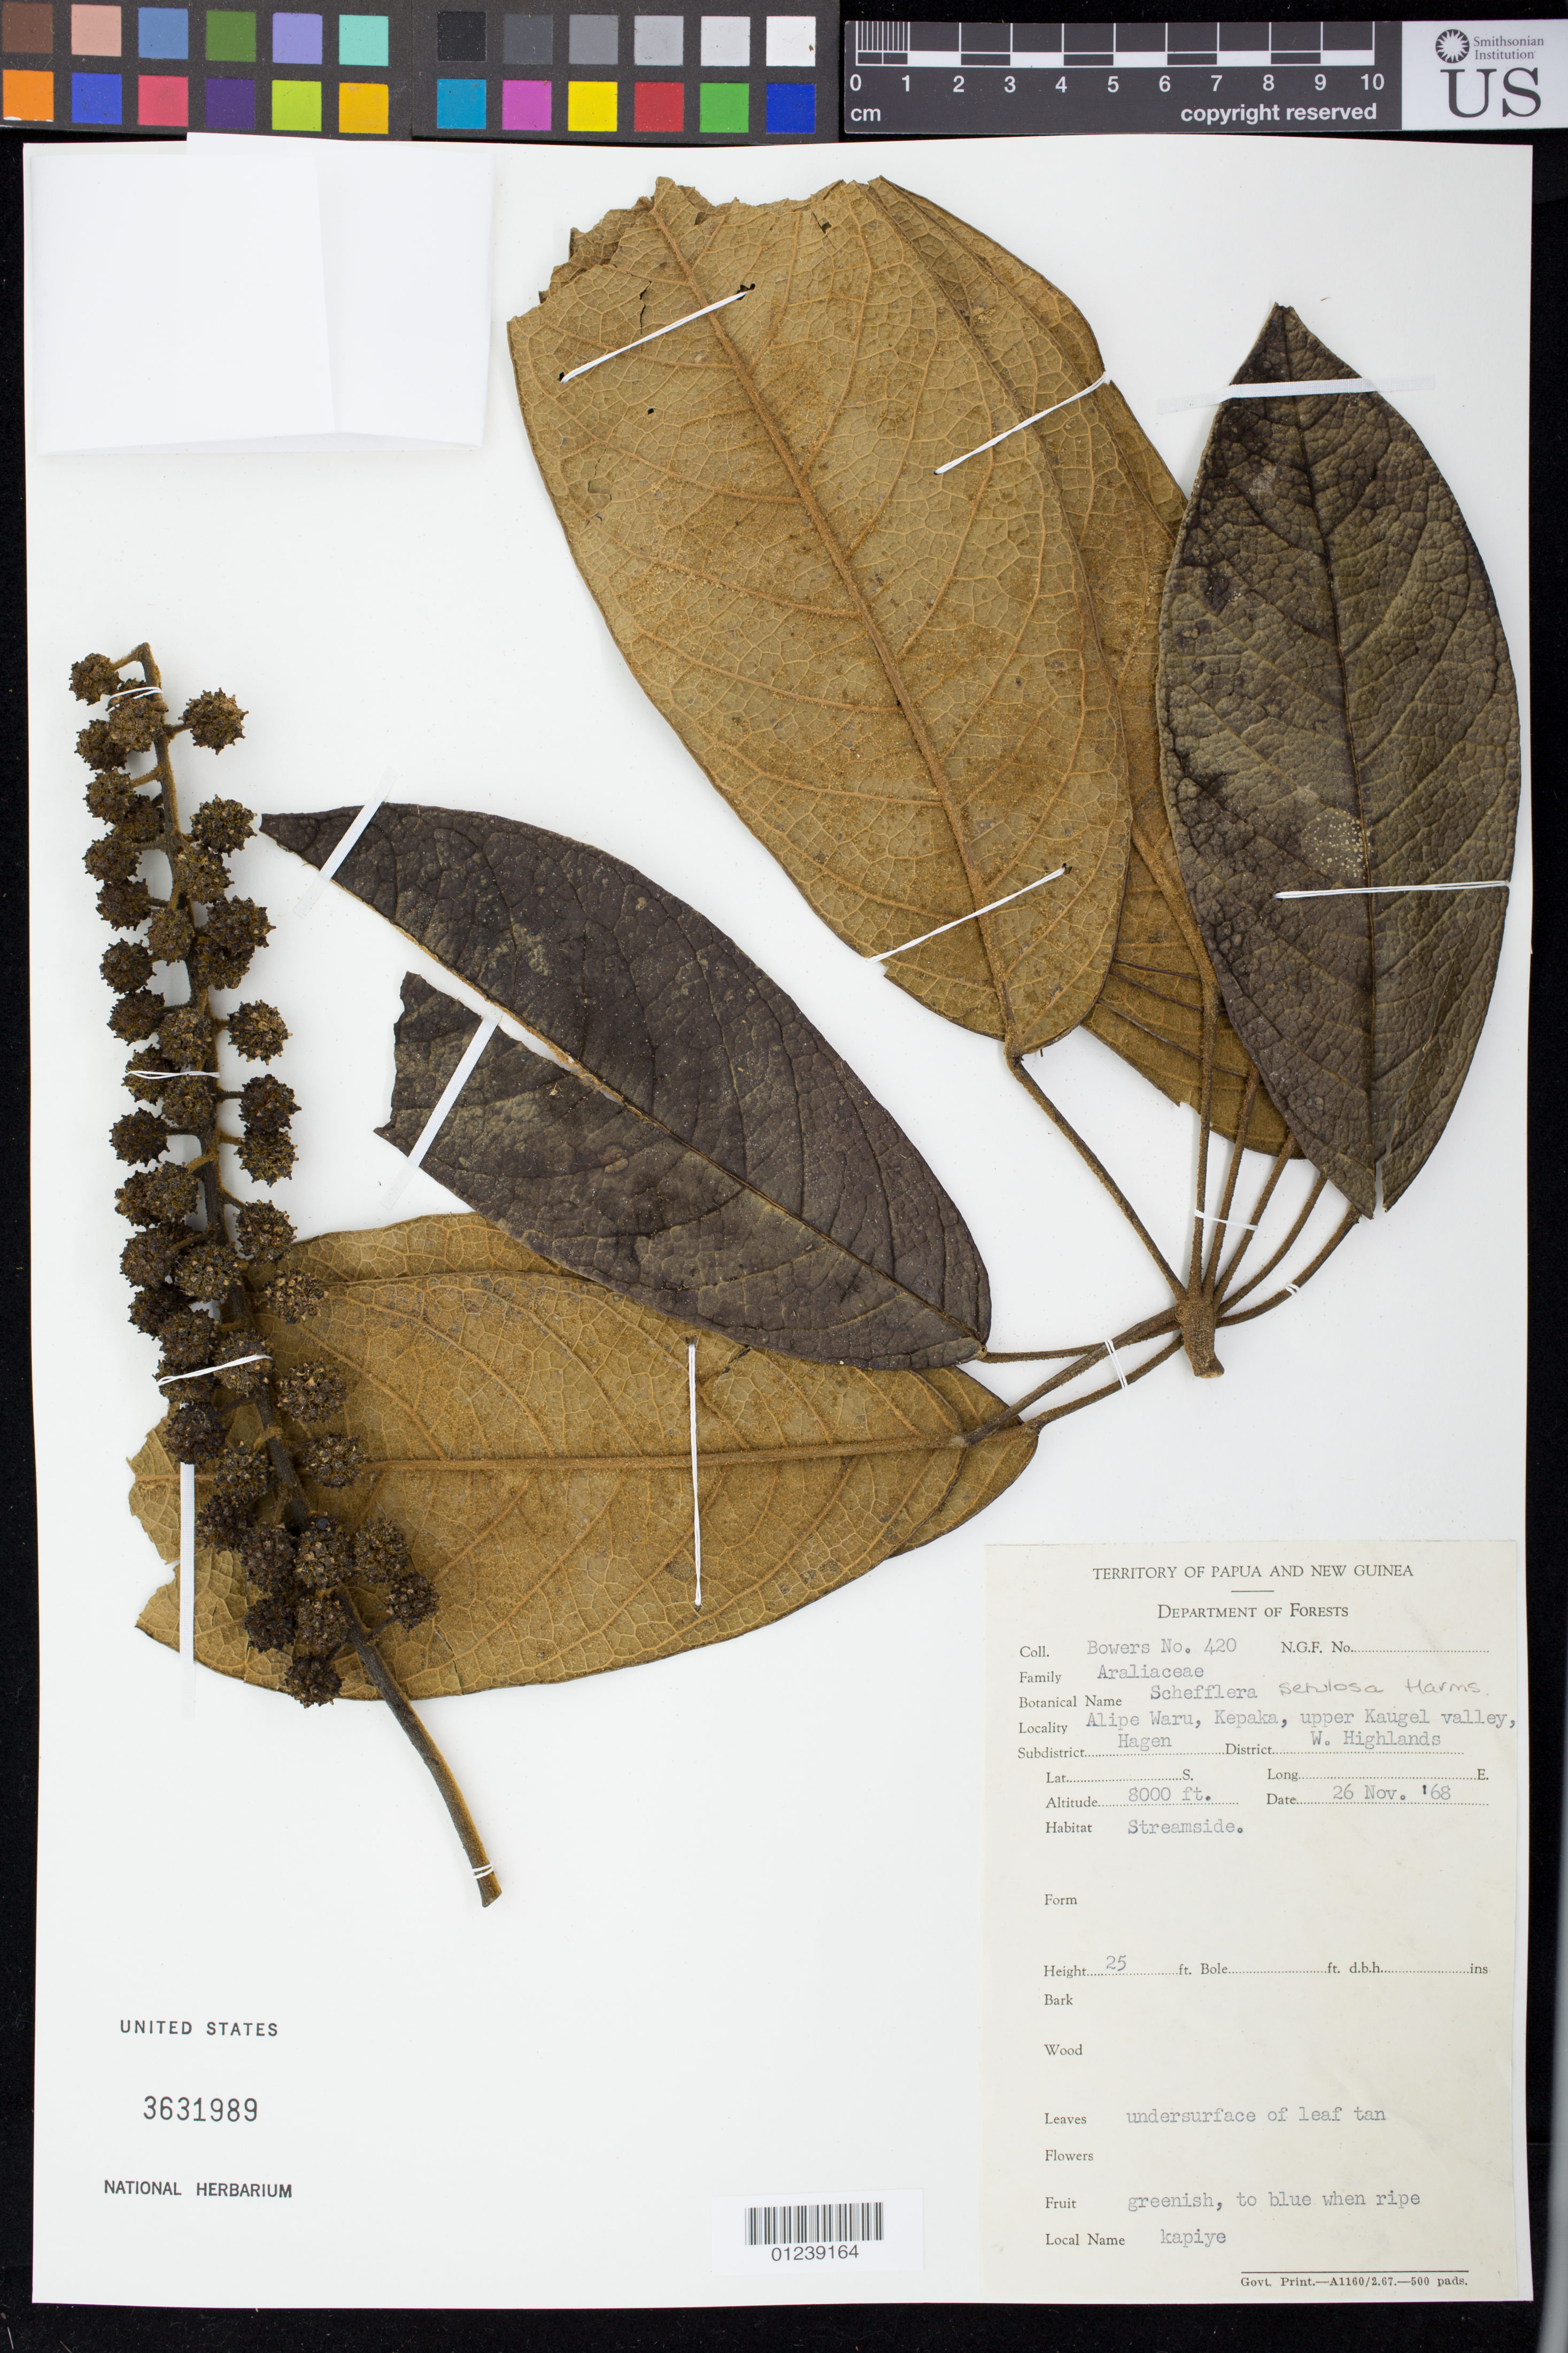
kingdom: Plantae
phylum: Tracheophyta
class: Magnoliopsida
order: Apiales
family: Araliaceae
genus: Heptapleurum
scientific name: Heptapleurum setulosum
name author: (Harms) G. M. Plunkett & Lowry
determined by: Wagner, W. L., (BOT), Smithsonian Institution - National Museum of Natural History (UNITED STATES)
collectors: -. Bowers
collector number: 420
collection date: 1968-11-26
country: Papua New Guinea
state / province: Western Highlands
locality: Alipe Waru, Kepaka, upper Kaugel valley.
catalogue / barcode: US 3631989